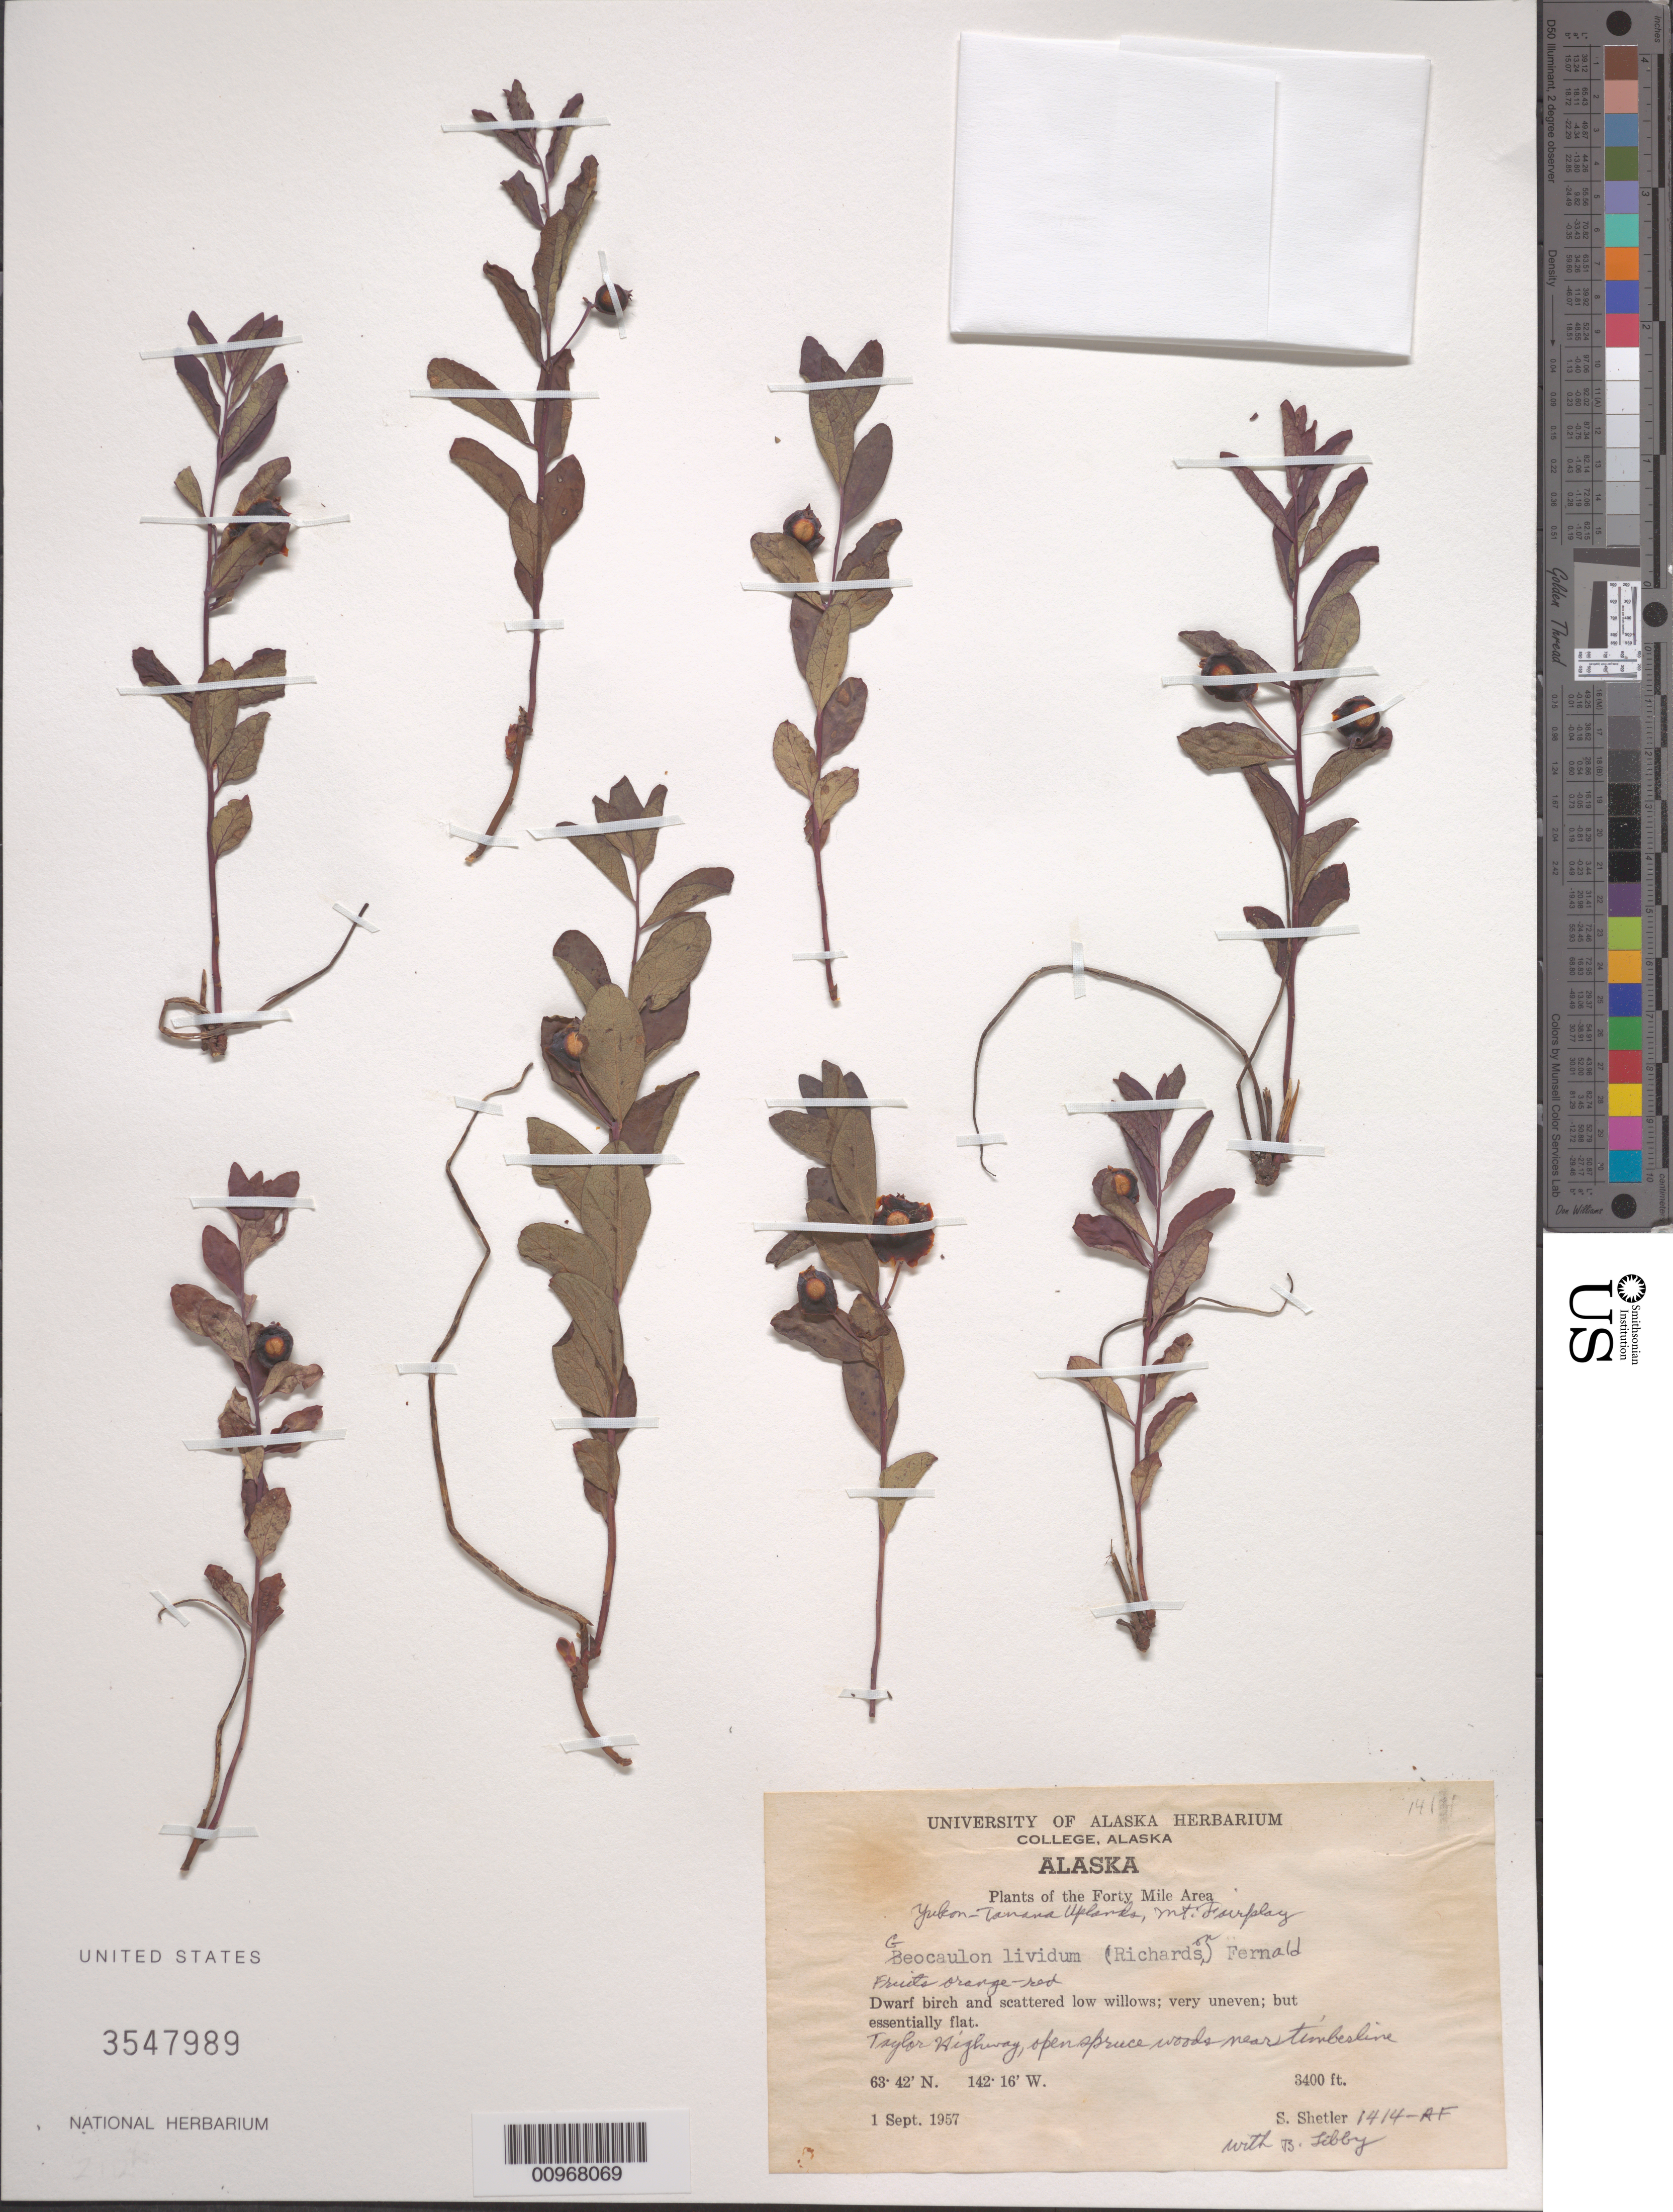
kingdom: Plantae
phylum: Tracheophyta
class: Magnoliopsida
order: Santalales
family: Comandraceae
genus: Geocaulon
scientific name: Geocaulon lividum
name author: (Richardson) Fernald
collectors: S. Shetler & B. Libby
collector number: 1414-AF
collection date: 1957-09-01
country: United States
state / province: Alaska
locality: Forty Mile Area. Yukon-Tanana Uplands, Mt. Fairplay. Taylor Highway, open spruce woods near timberline.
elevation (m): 1036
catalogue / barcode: US 3547989